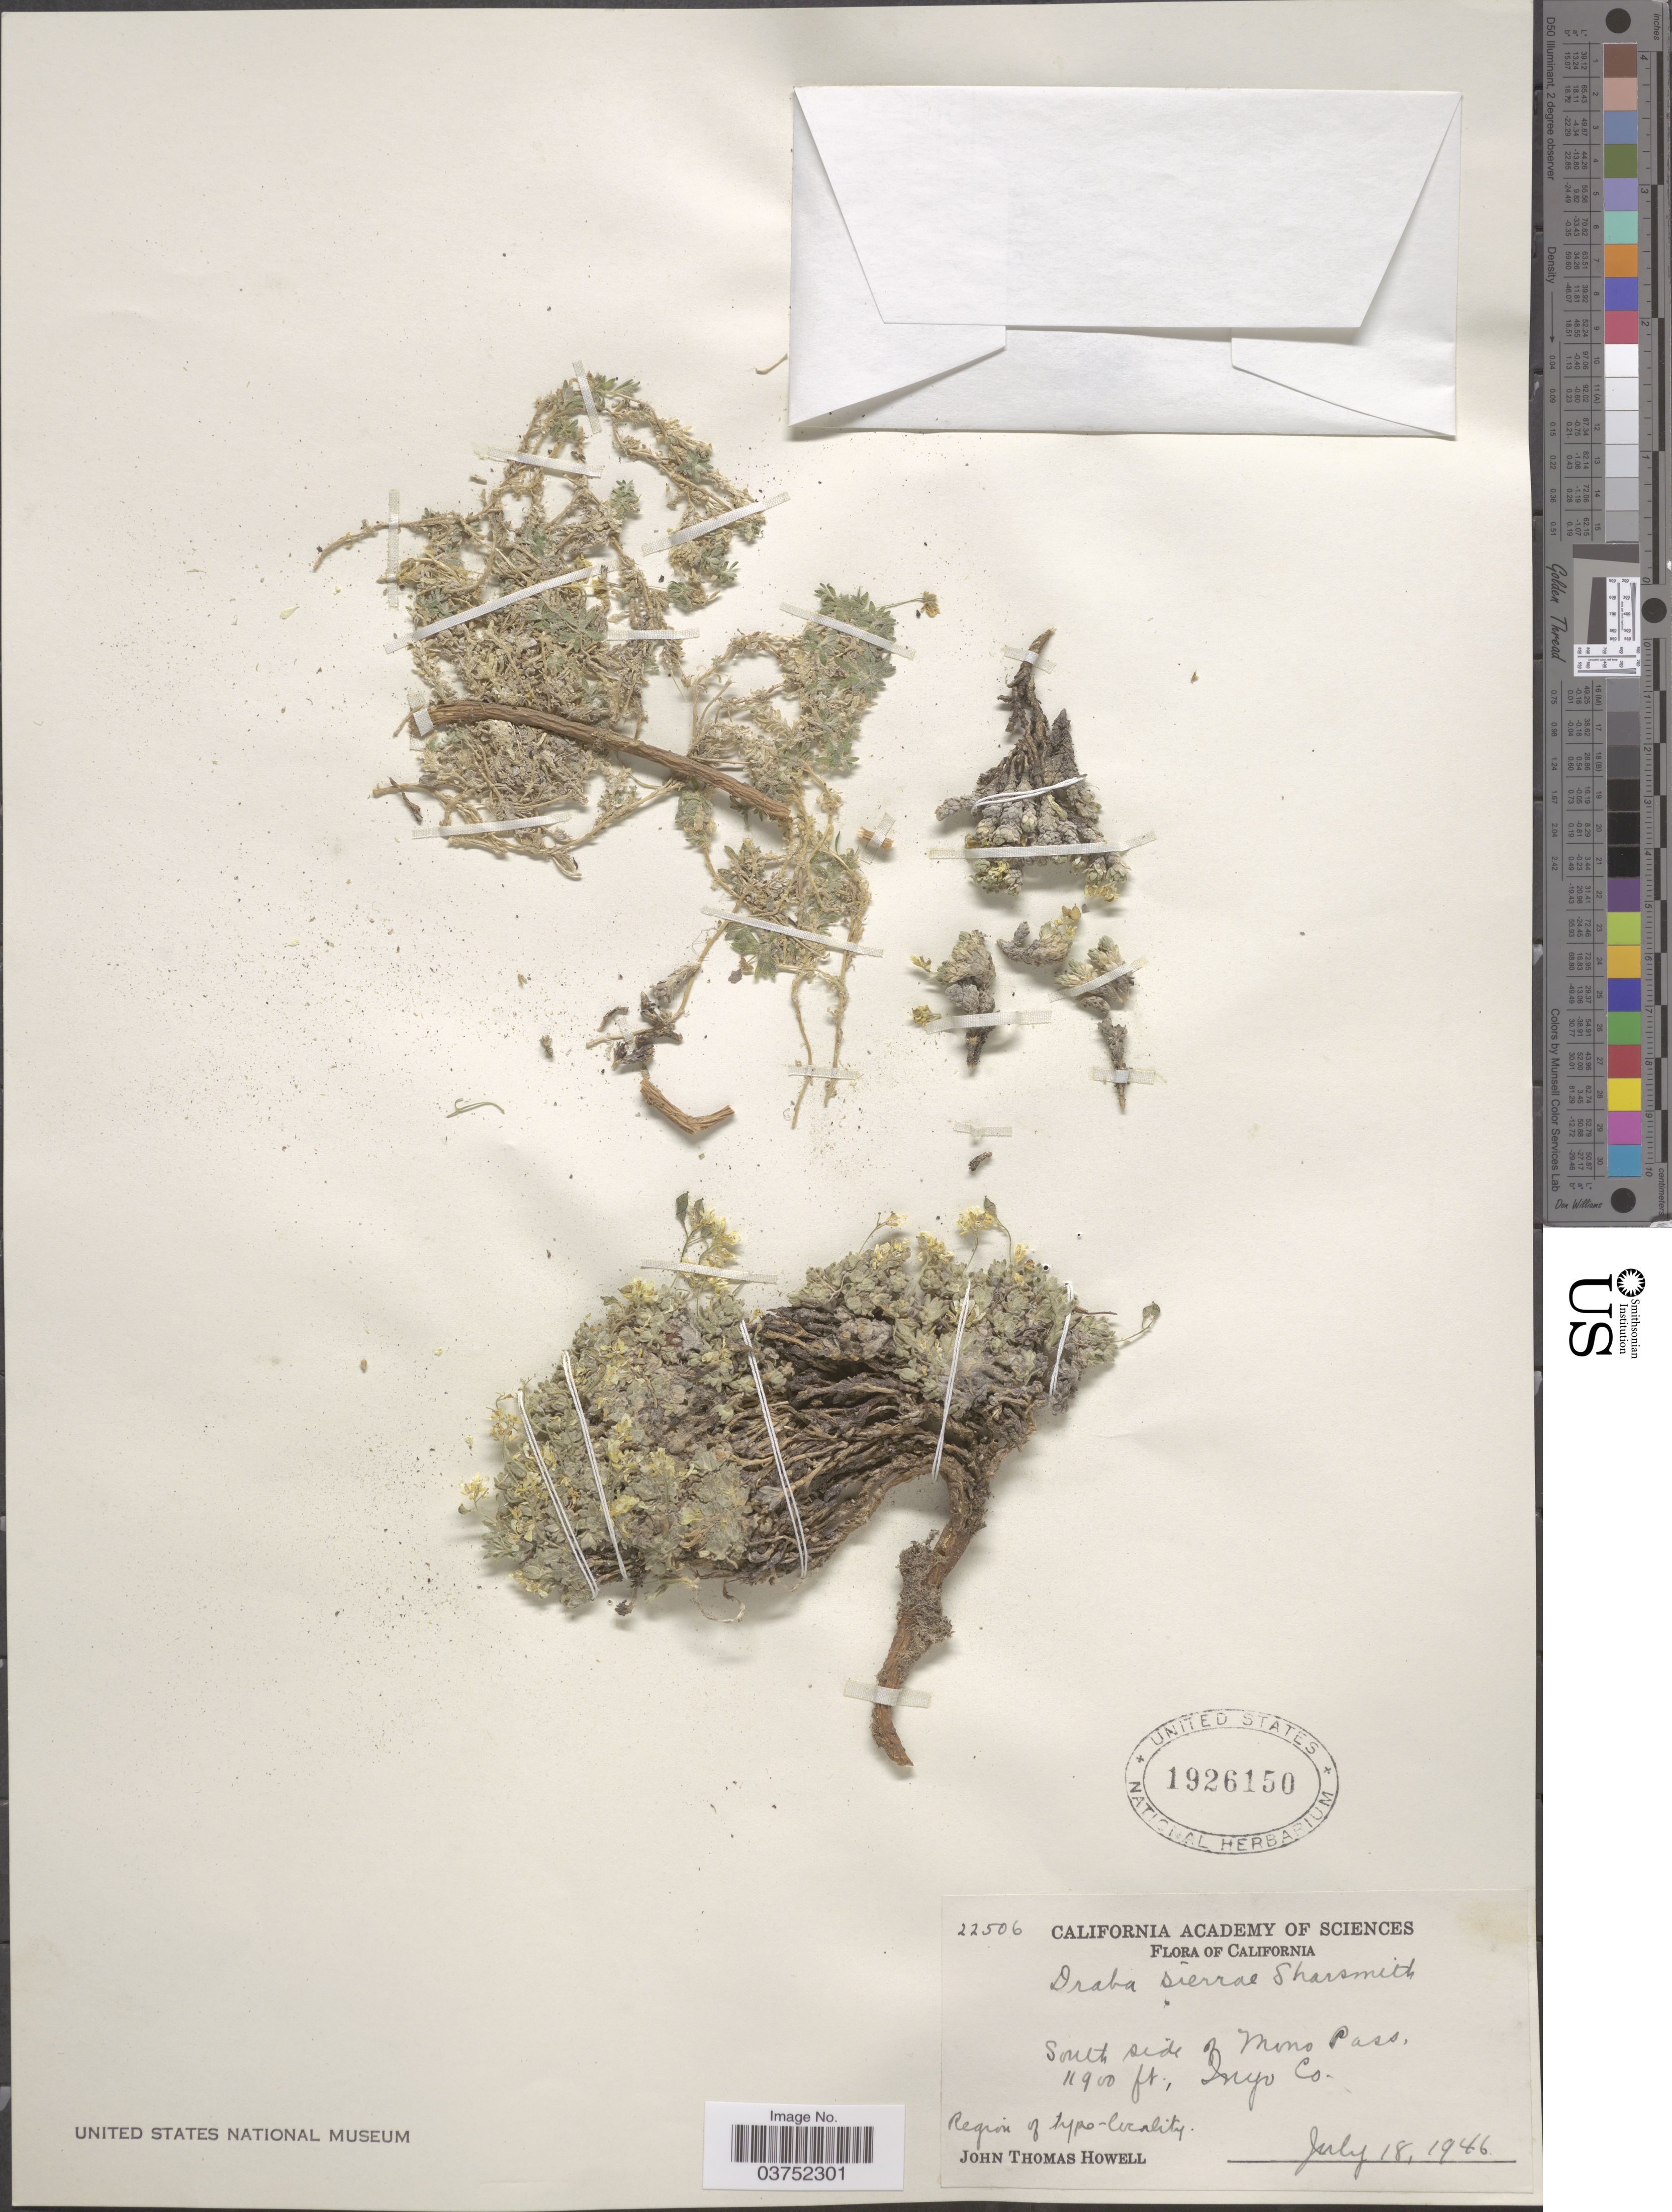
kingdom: Plantae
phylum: Tracheophyta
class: Magnoliopsida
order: Brassicales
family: Brassicaceae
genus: Draba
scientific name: Draba sierrae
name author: Sharsm.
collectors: J. T. Howell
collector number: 22506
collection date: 1946-07-18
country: United States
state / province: California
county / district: Inyo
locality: South Side of Mono Pass. Inyo Co.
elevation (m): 3627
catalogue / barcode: US 1926150